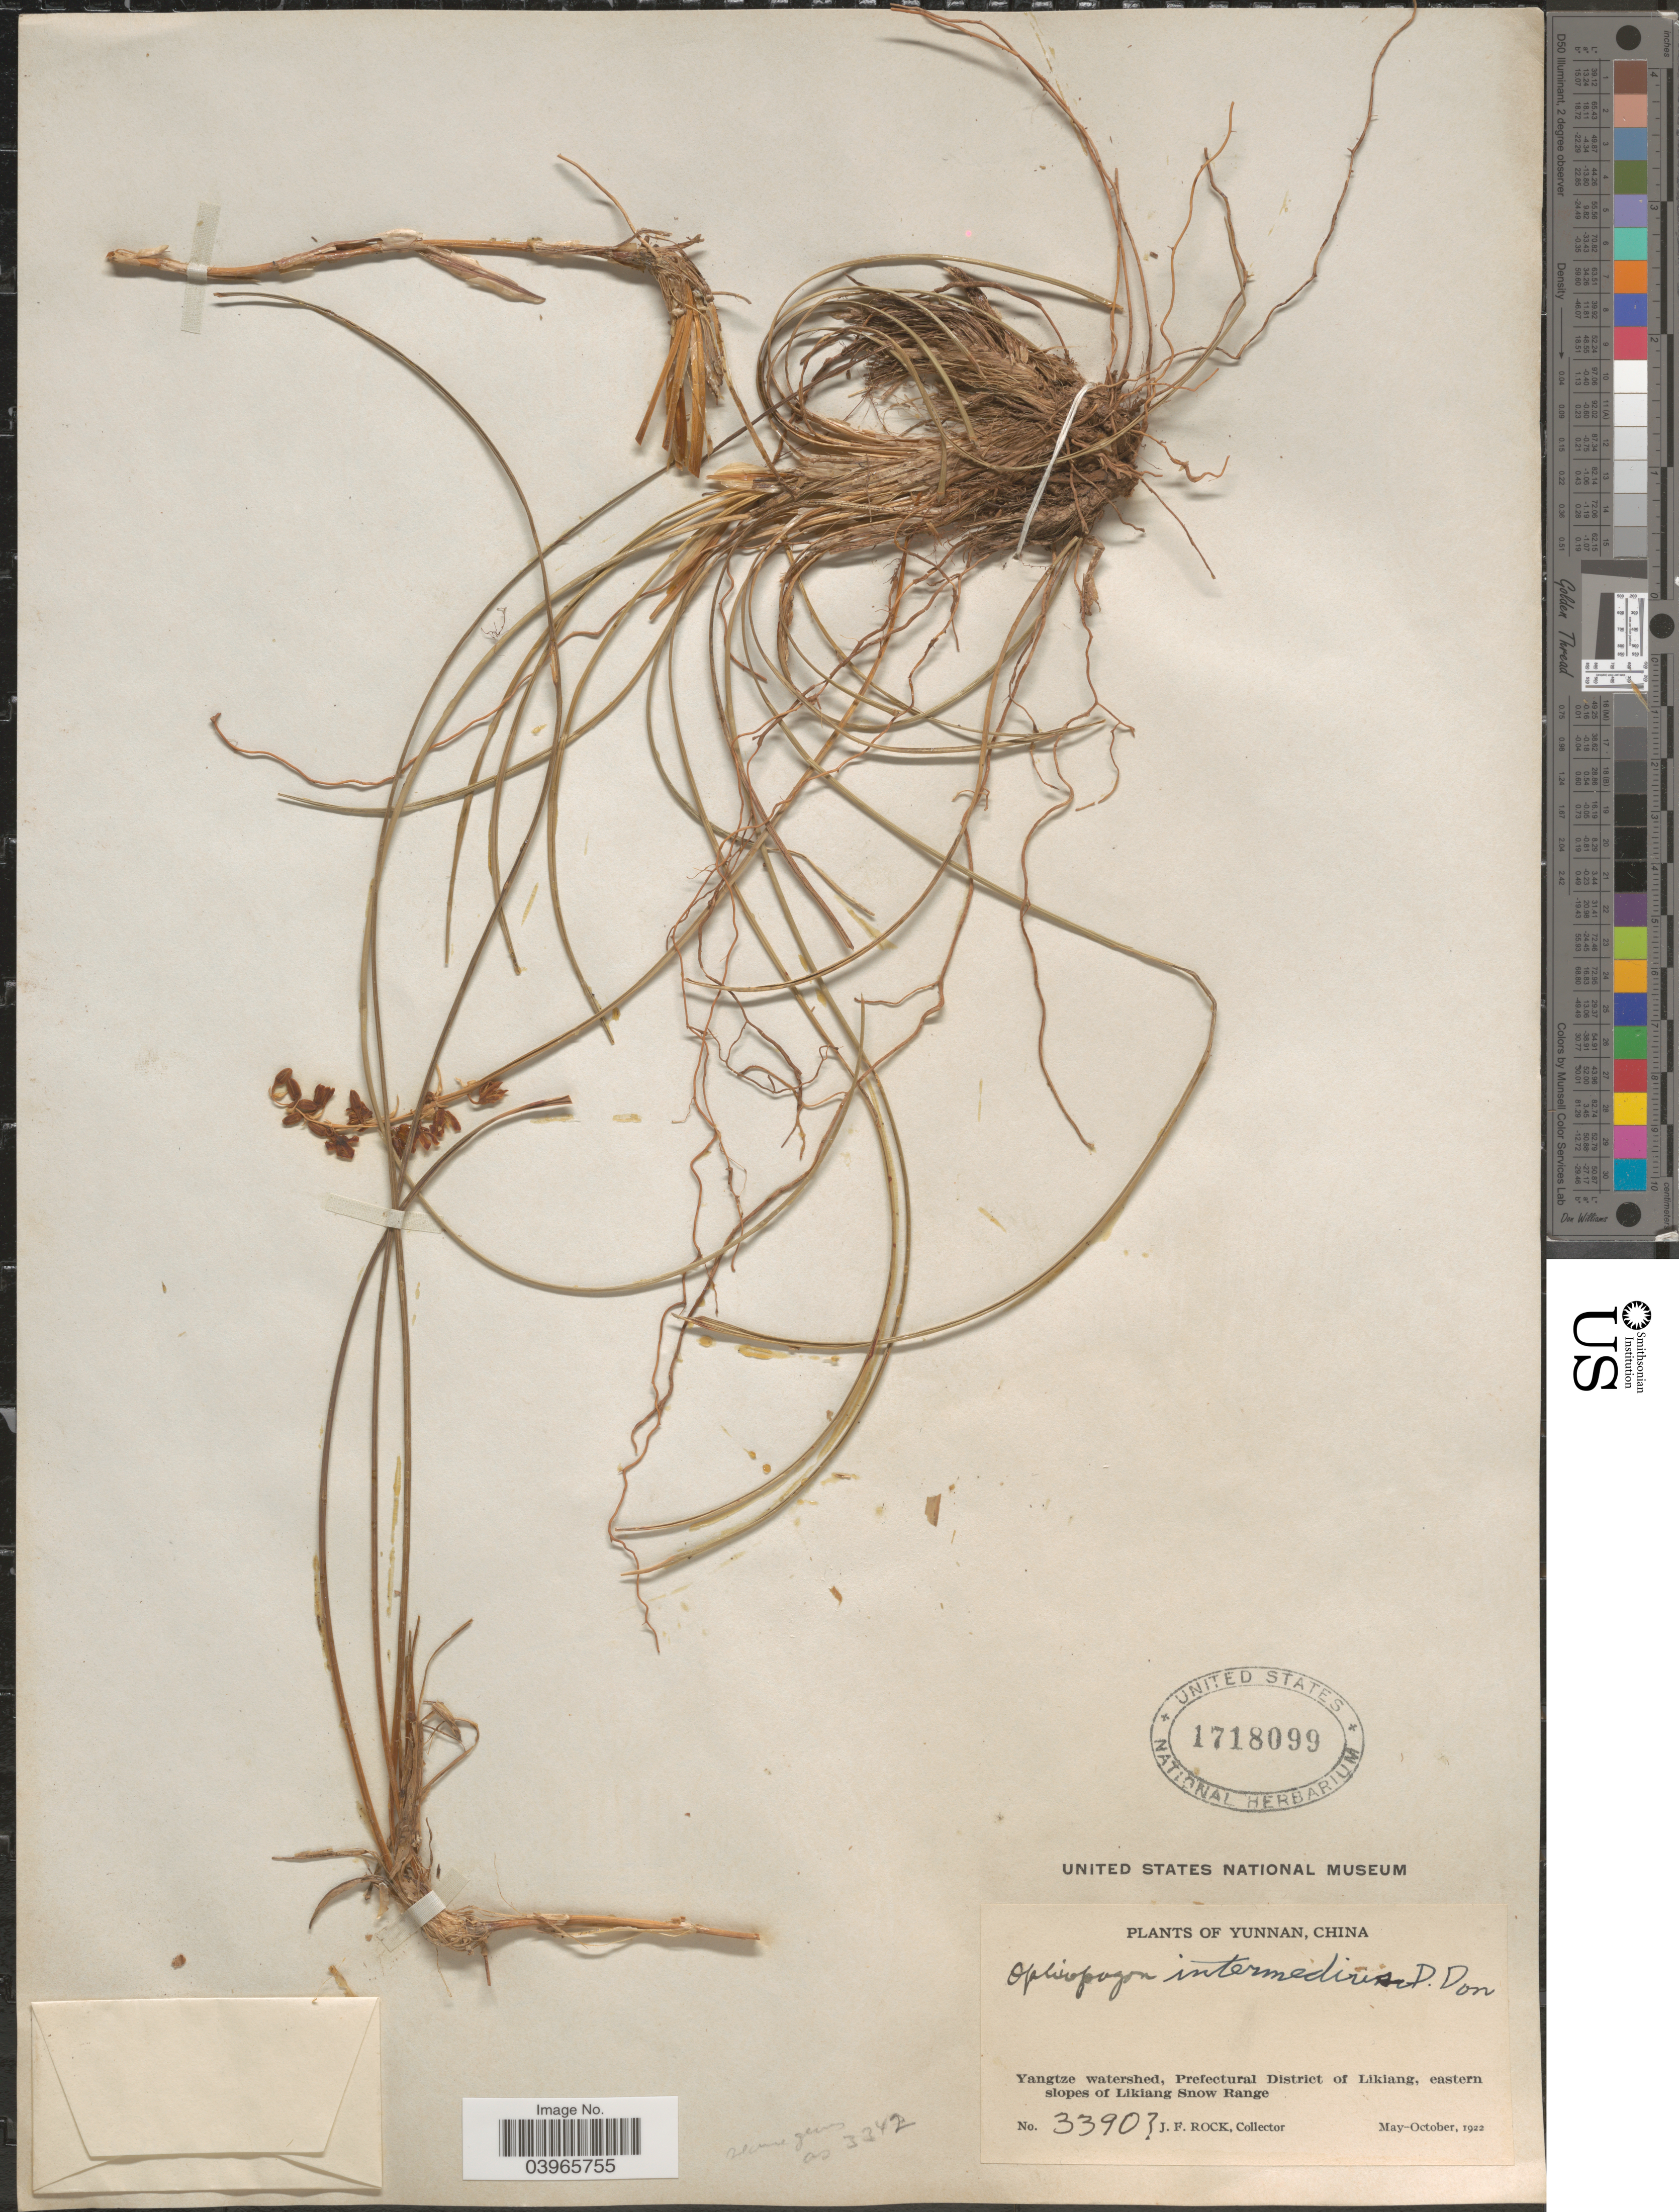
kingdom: Plantae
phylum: Tracheophyta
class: Liliopsida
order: Asparagales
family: Asparagaceae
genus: Ophiopogon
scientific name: Ophiopogon intermedius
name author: D. Don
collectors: J. Rock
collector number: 3390?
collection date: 1922-05/1922-10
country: China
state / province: Yunnan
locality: Yangtze watershed, Prefectural District of Likiang, eastern slopes of Likiang Snow Range.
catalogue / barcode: US 1718099